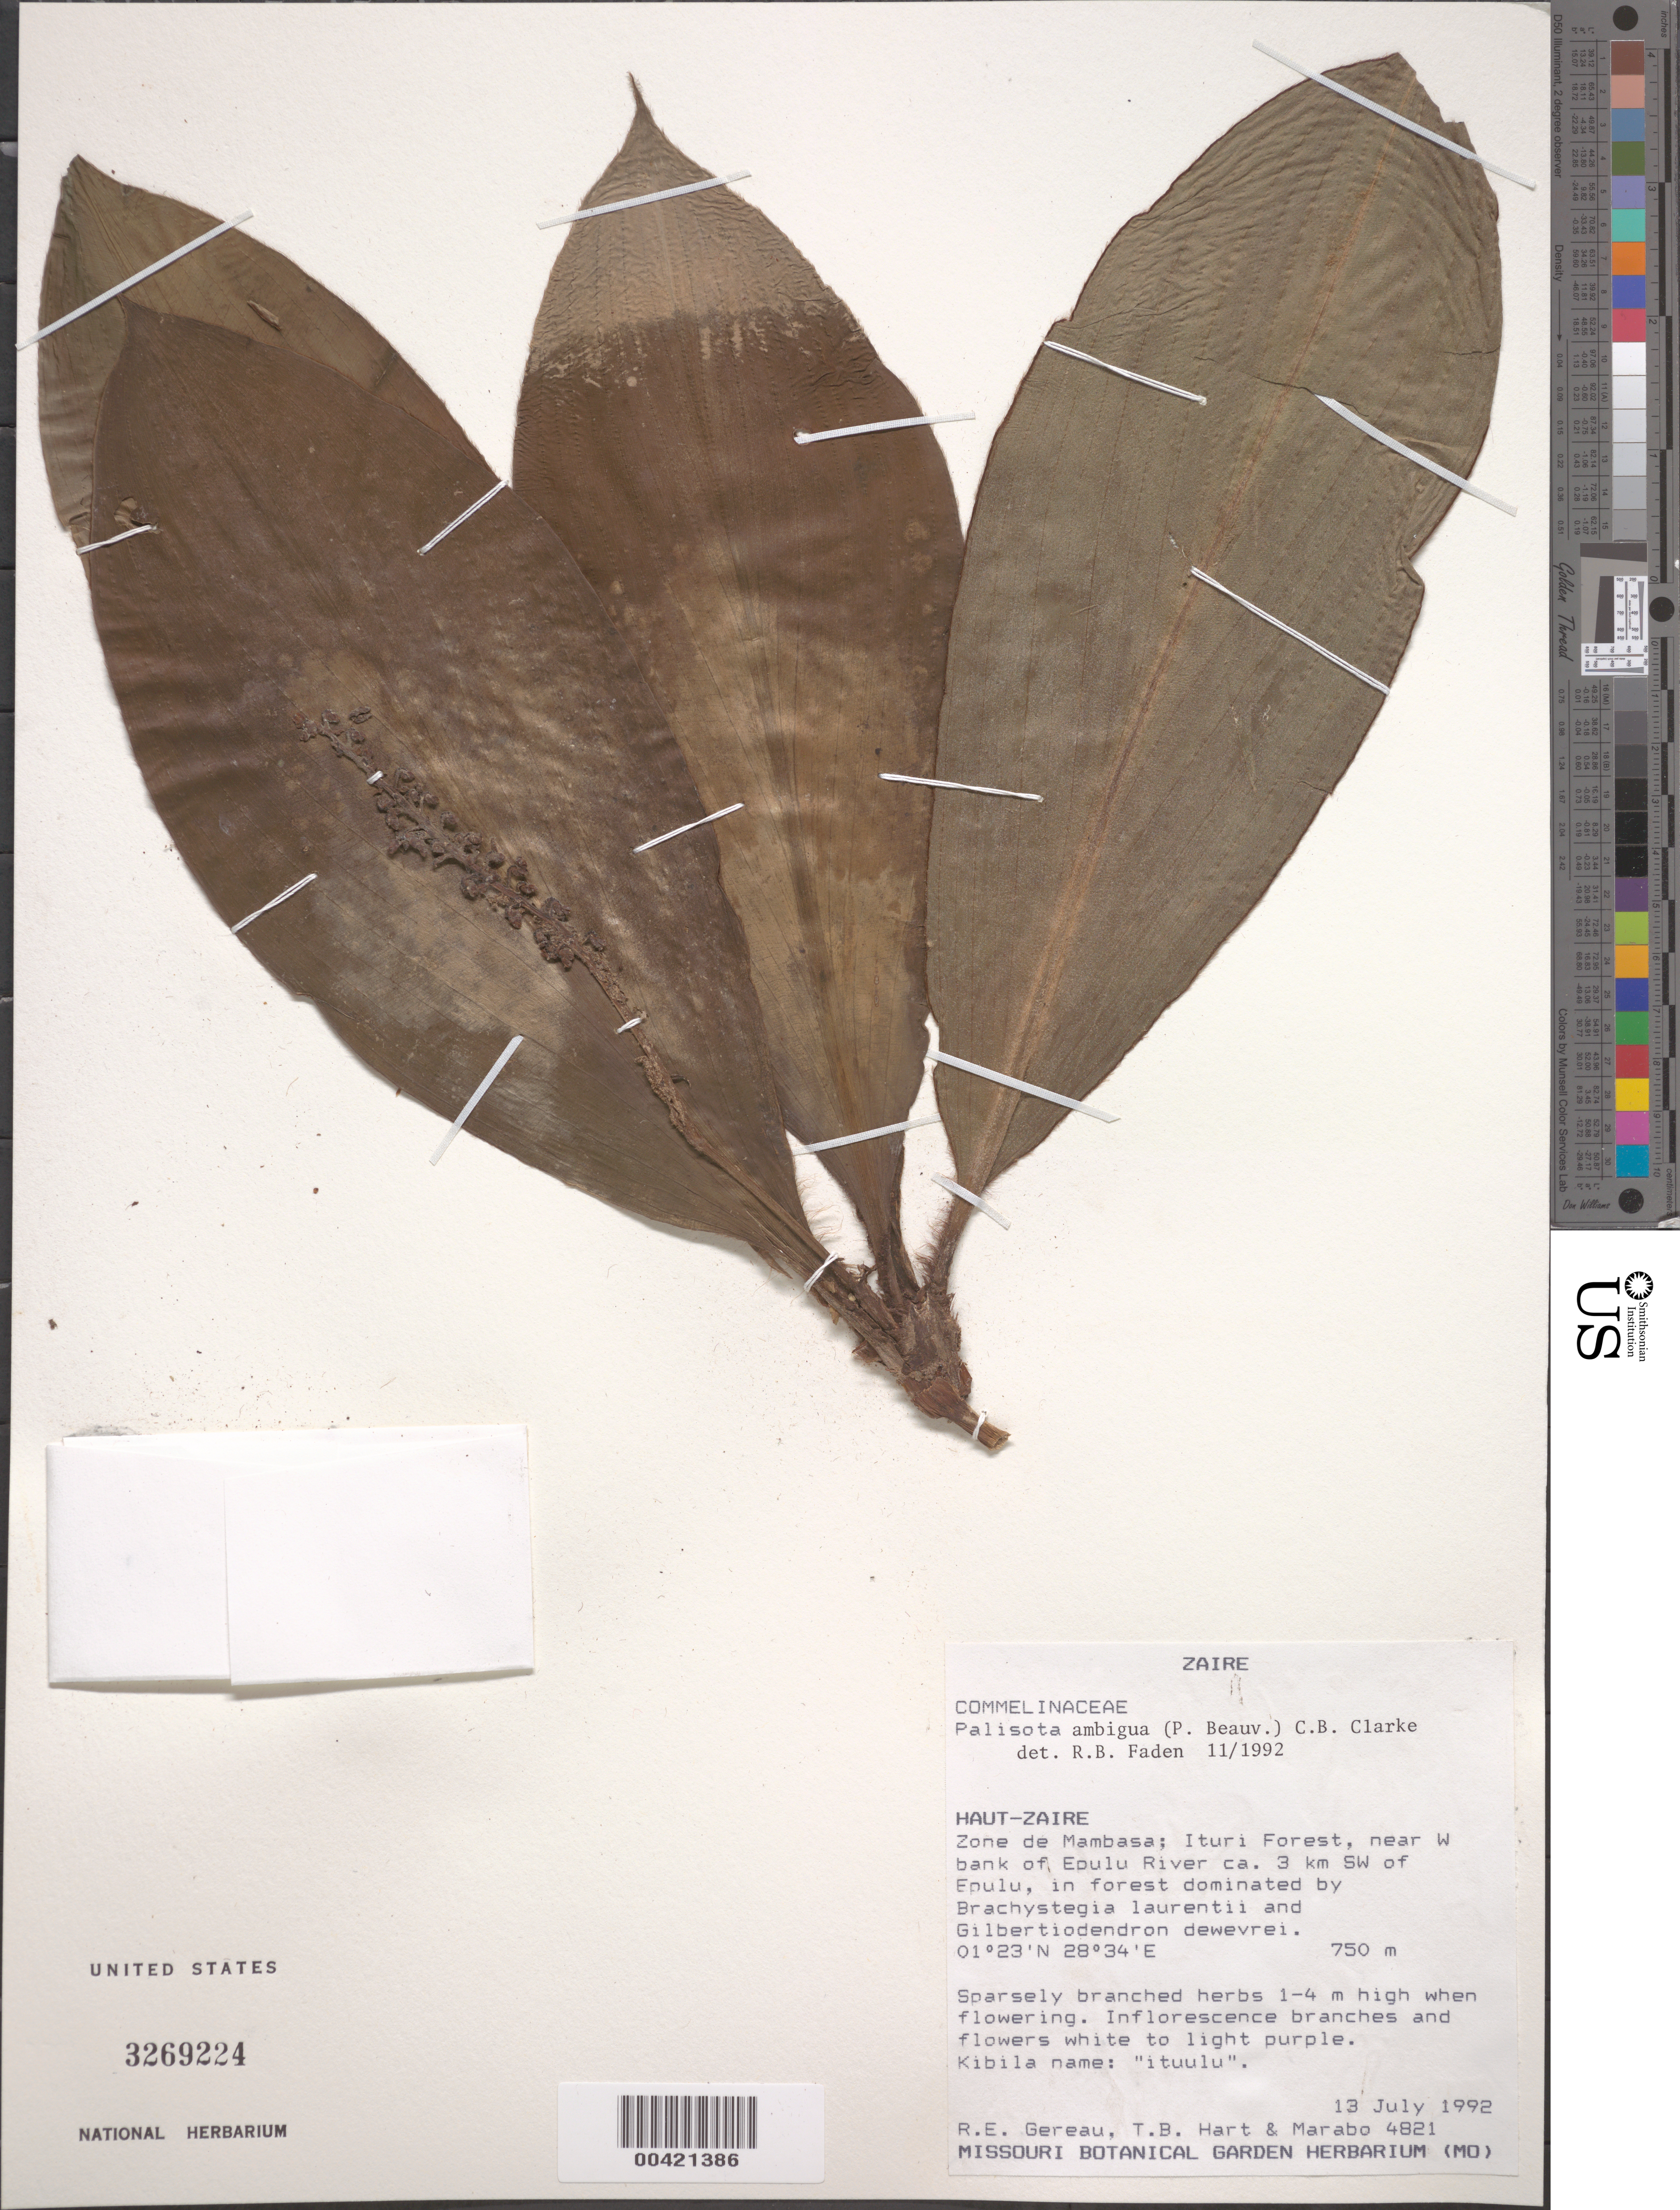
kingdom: Plantae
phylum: Tracheophyta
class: Liliopsida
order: Commelinales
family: Commelinaceae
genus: Palisota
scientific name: Palisota ambigua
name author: (P. Beauv.) C.B. Clarke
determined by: Faden, Robert B., (US), Smithsonian Institution - National Museum of Natural History (UNITED STATES)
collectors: R. E. Gereau, T. B. Hart & -. Marabo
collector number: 4821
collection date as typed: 13 Jul 1992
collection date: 1992-07-13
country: Congo, Democratic Republic of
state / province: Nord-Kivu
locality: Ituri forest w bank of epulu river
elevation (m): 750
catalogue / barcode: US 3269224